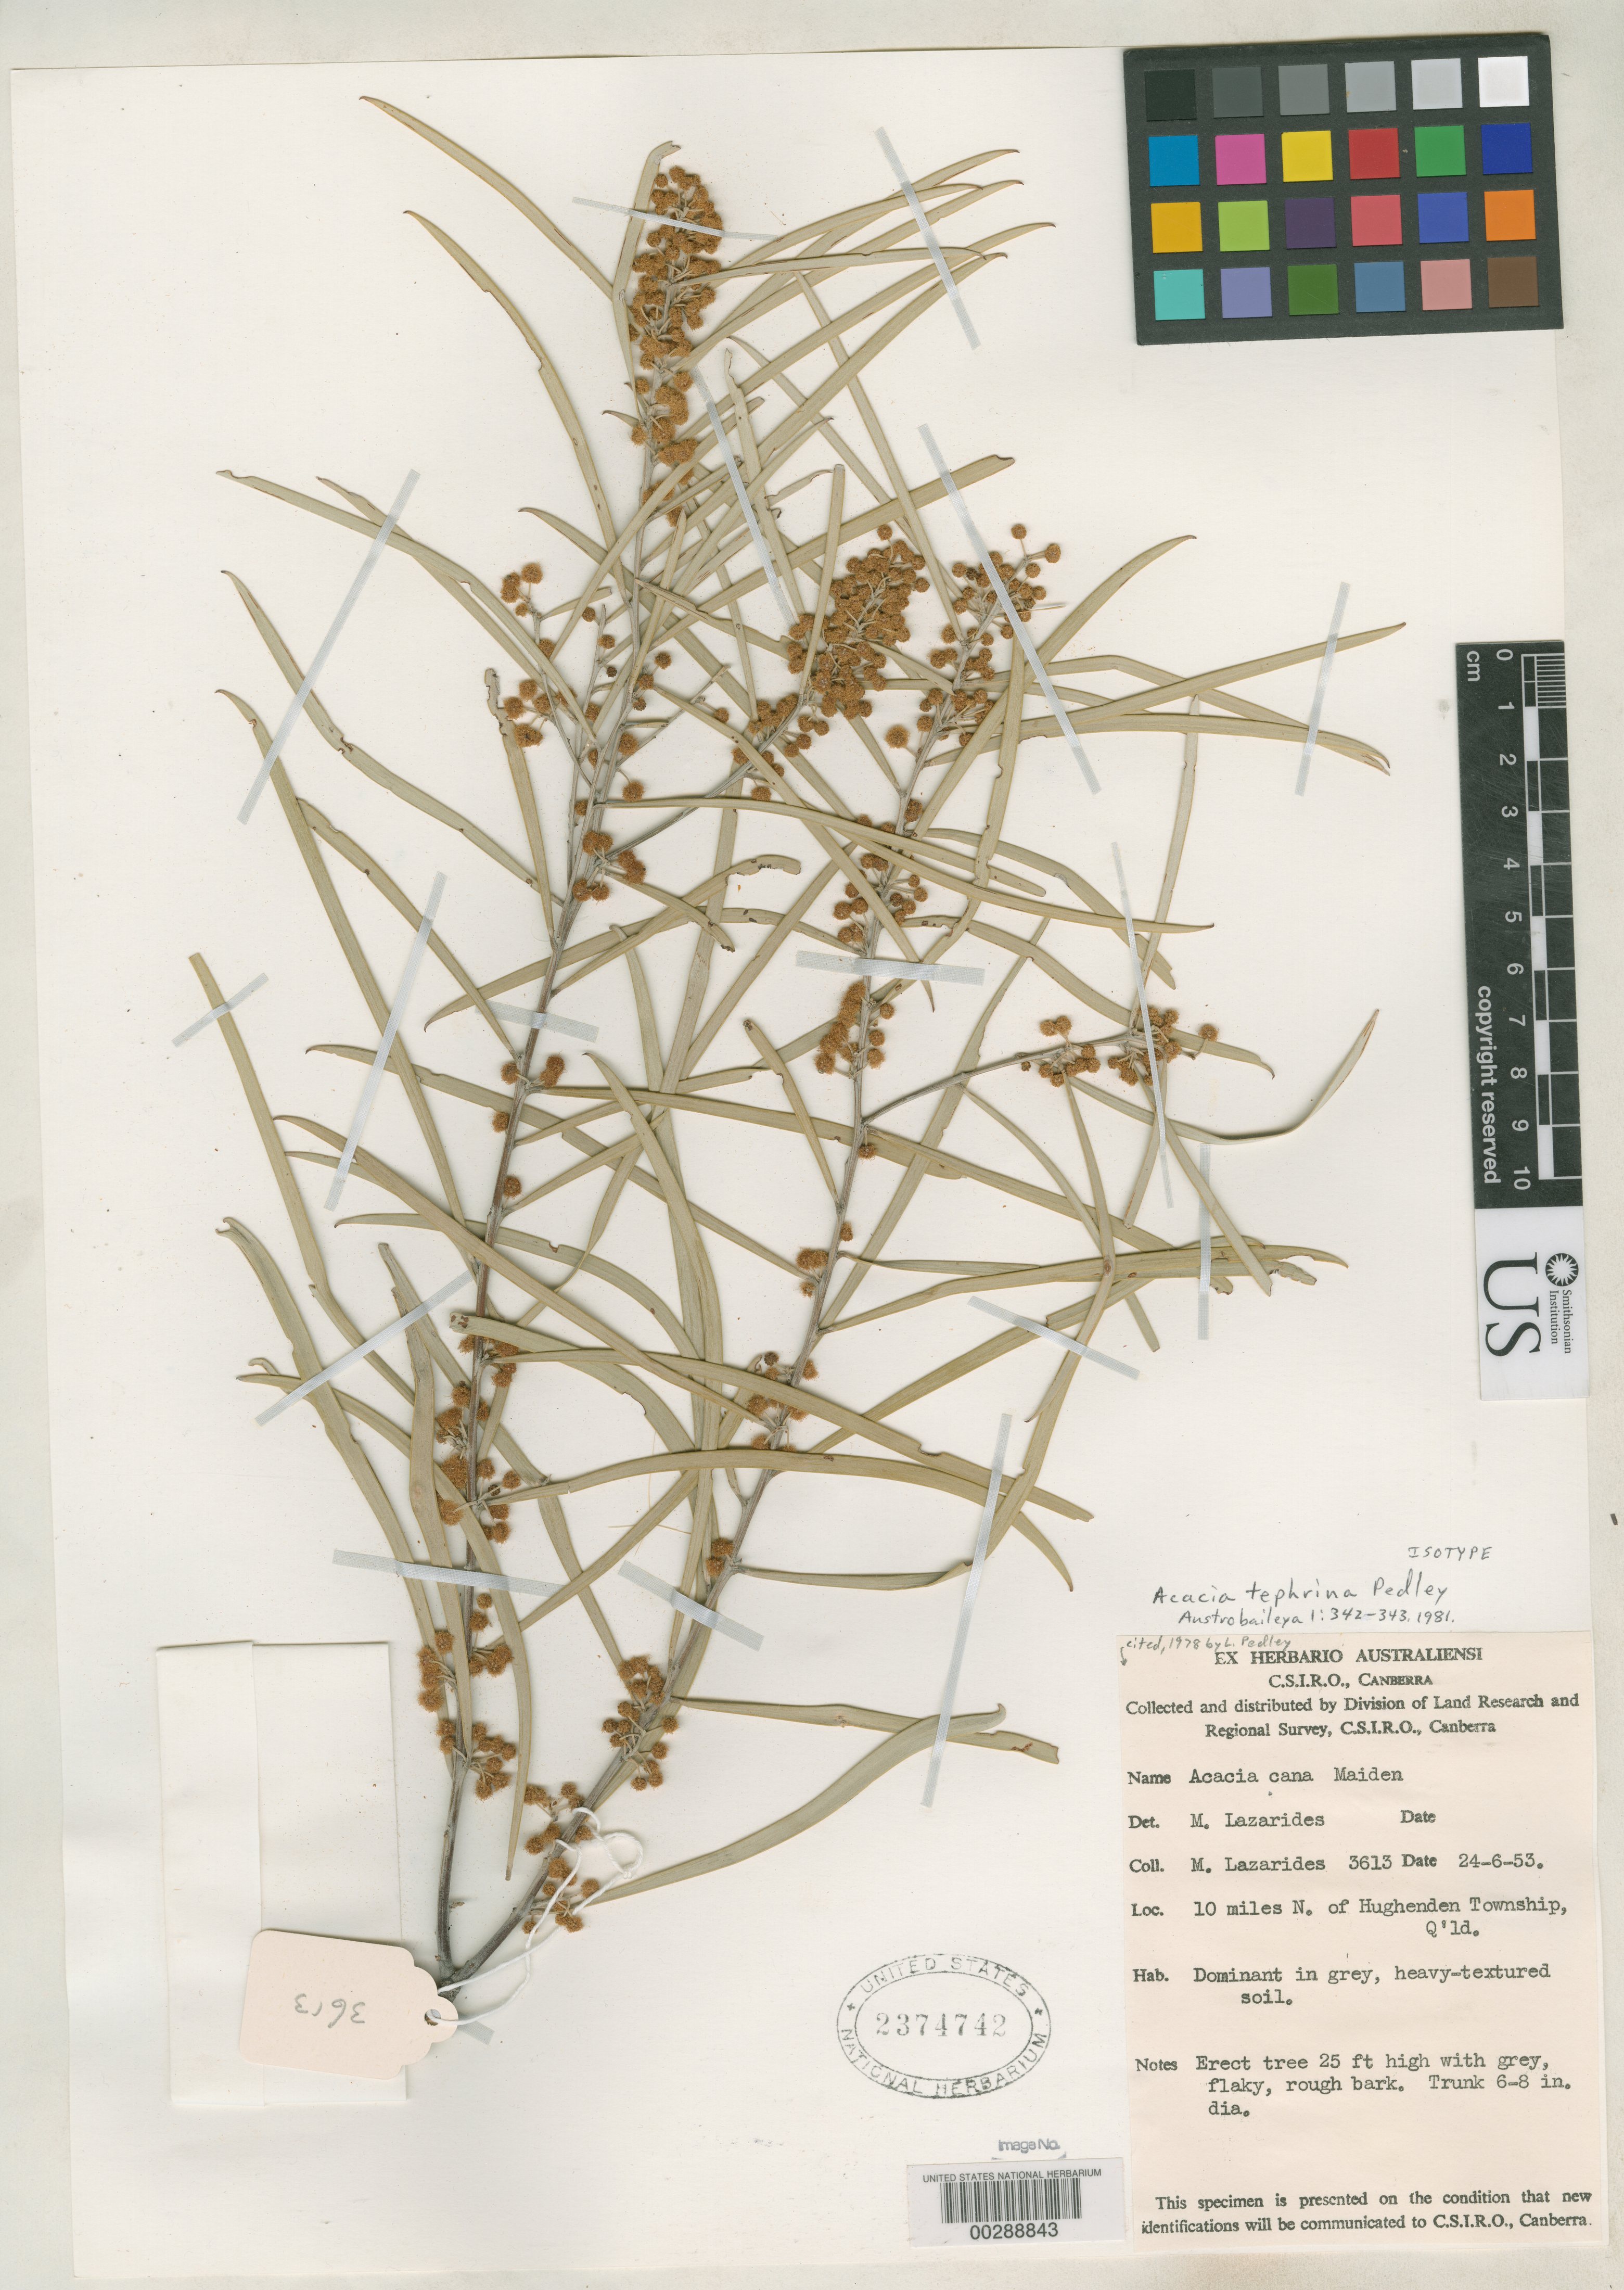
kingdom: Plantae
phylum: Tracheophyta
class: Magnoliopsida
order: Fabales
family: Fabaceae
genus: Acacia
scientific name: Acacia tephrina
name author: Pedley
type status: Isotype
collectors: M. Lazarides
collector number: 3613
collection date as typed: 24 Jun 1953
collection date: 1953-06-24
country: Australia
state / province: Queensland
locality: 10 mi N of Hughenden township.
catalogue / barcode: US 2374742